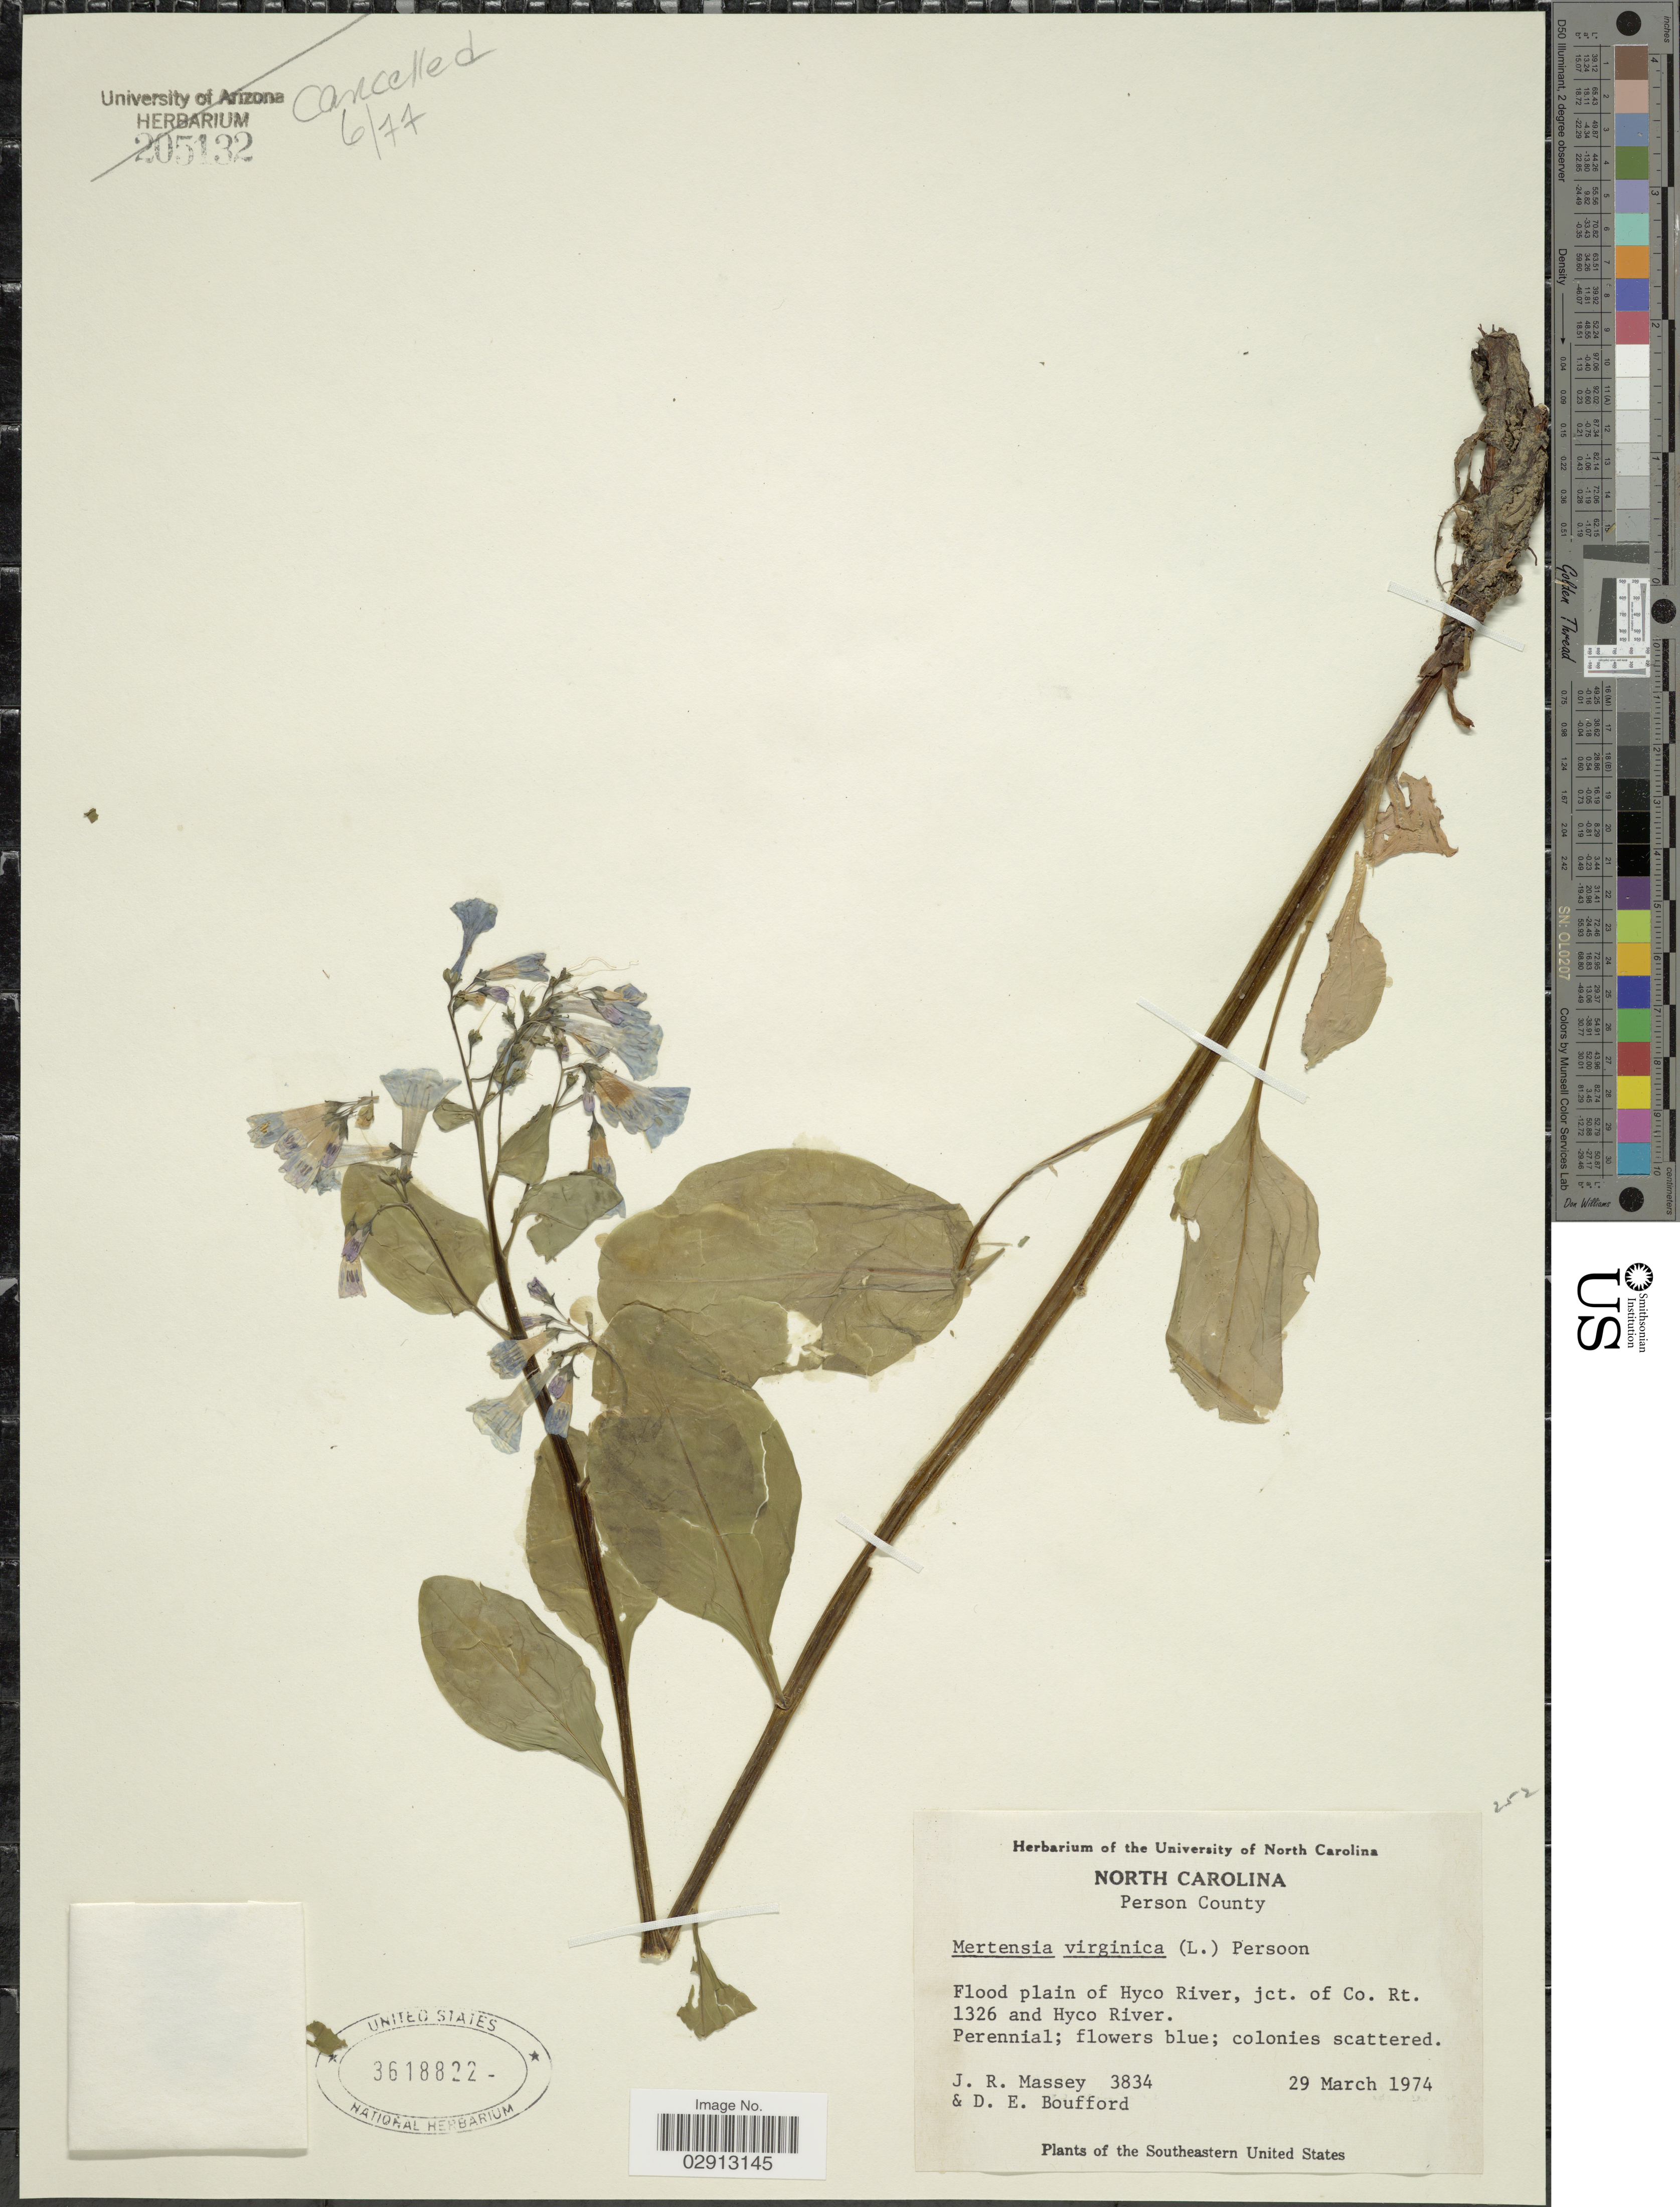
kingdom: Plantae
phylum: Tracheophyta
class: Magnoliopsida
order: Boraginales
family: Boraginaceae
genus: Mertensia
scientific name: Mertensia virginica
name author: (L.) Pers. ex Link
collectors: J. Massey & D. E. Boufford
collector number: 3834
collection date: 1974-03-29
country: United States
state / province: North Carolina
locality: Person County. Flood plain of Hyco River, jct. of Co. rt. 1326 and Hyco River. The Southeastern United States.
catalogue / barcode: US 3618822